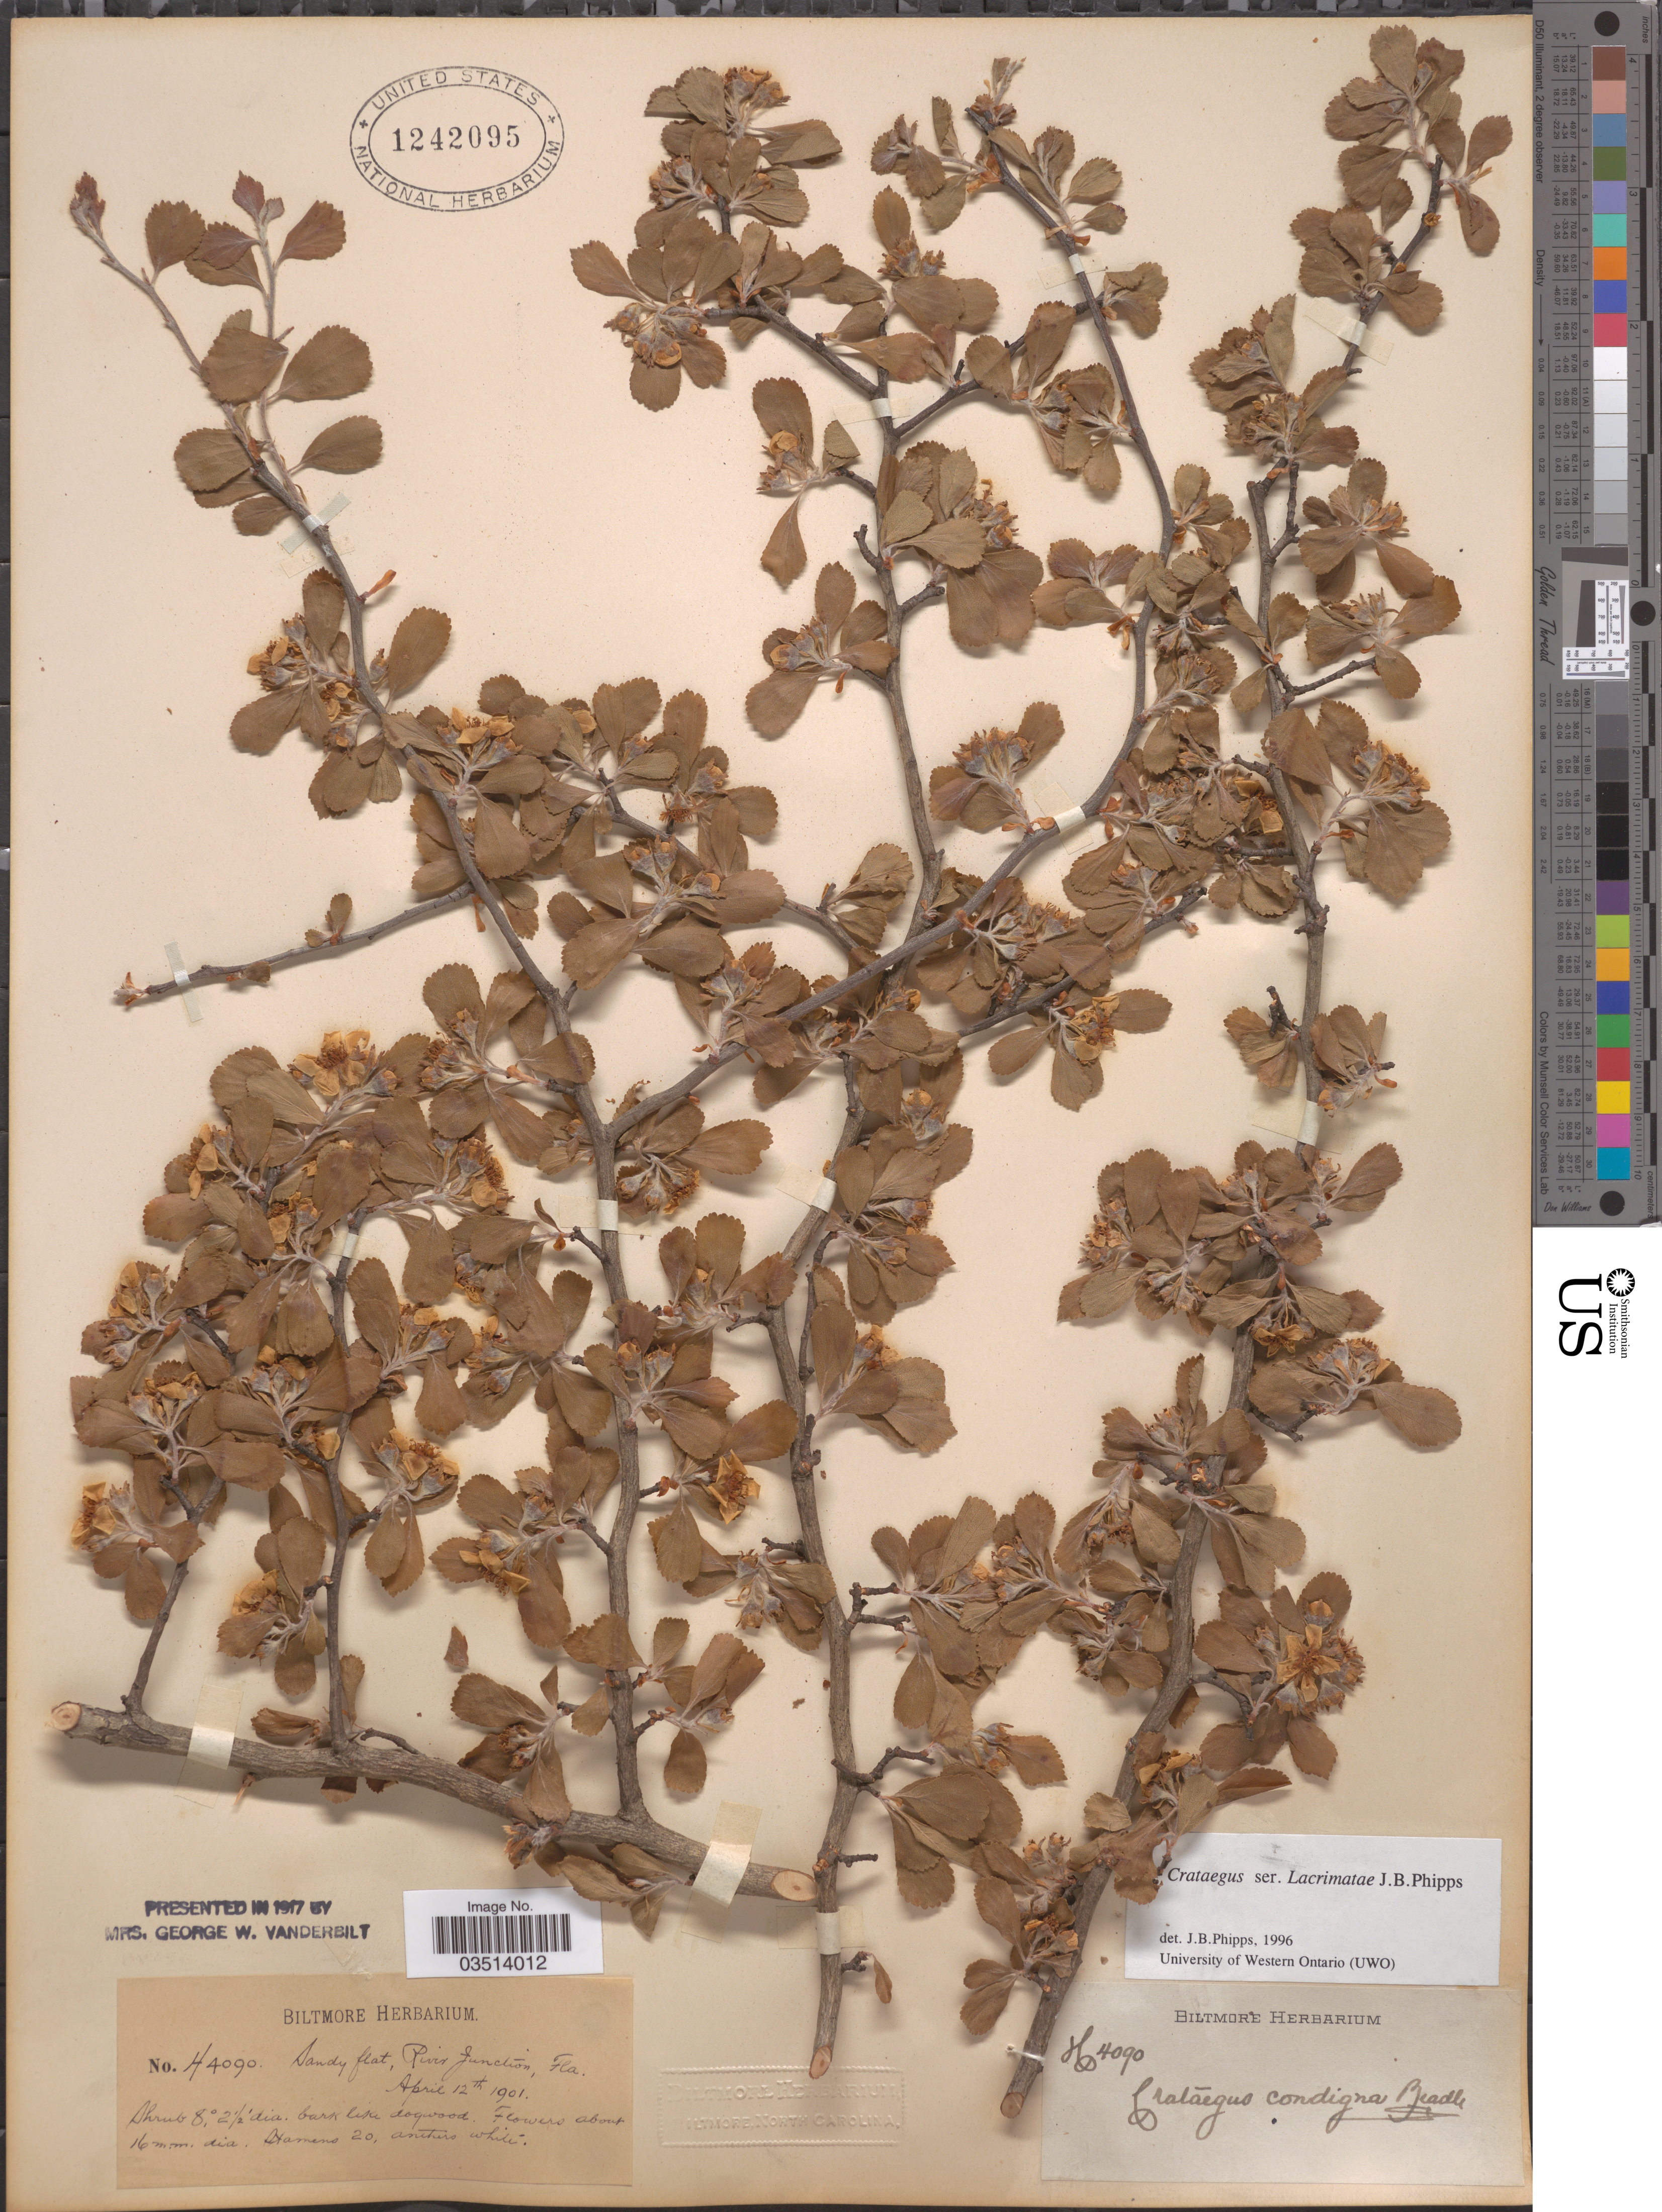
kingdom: Plantae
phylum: Tracheophyta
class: Magnoliopsida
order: Rosales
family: Rosaceae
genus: Crataegus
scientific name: Crataegus condigna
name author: Beadle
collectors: ex herb. Biltmore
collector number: H4090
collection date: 1901-04-12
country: United States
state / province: Florida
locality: River Junction.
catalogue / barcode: US 1242095